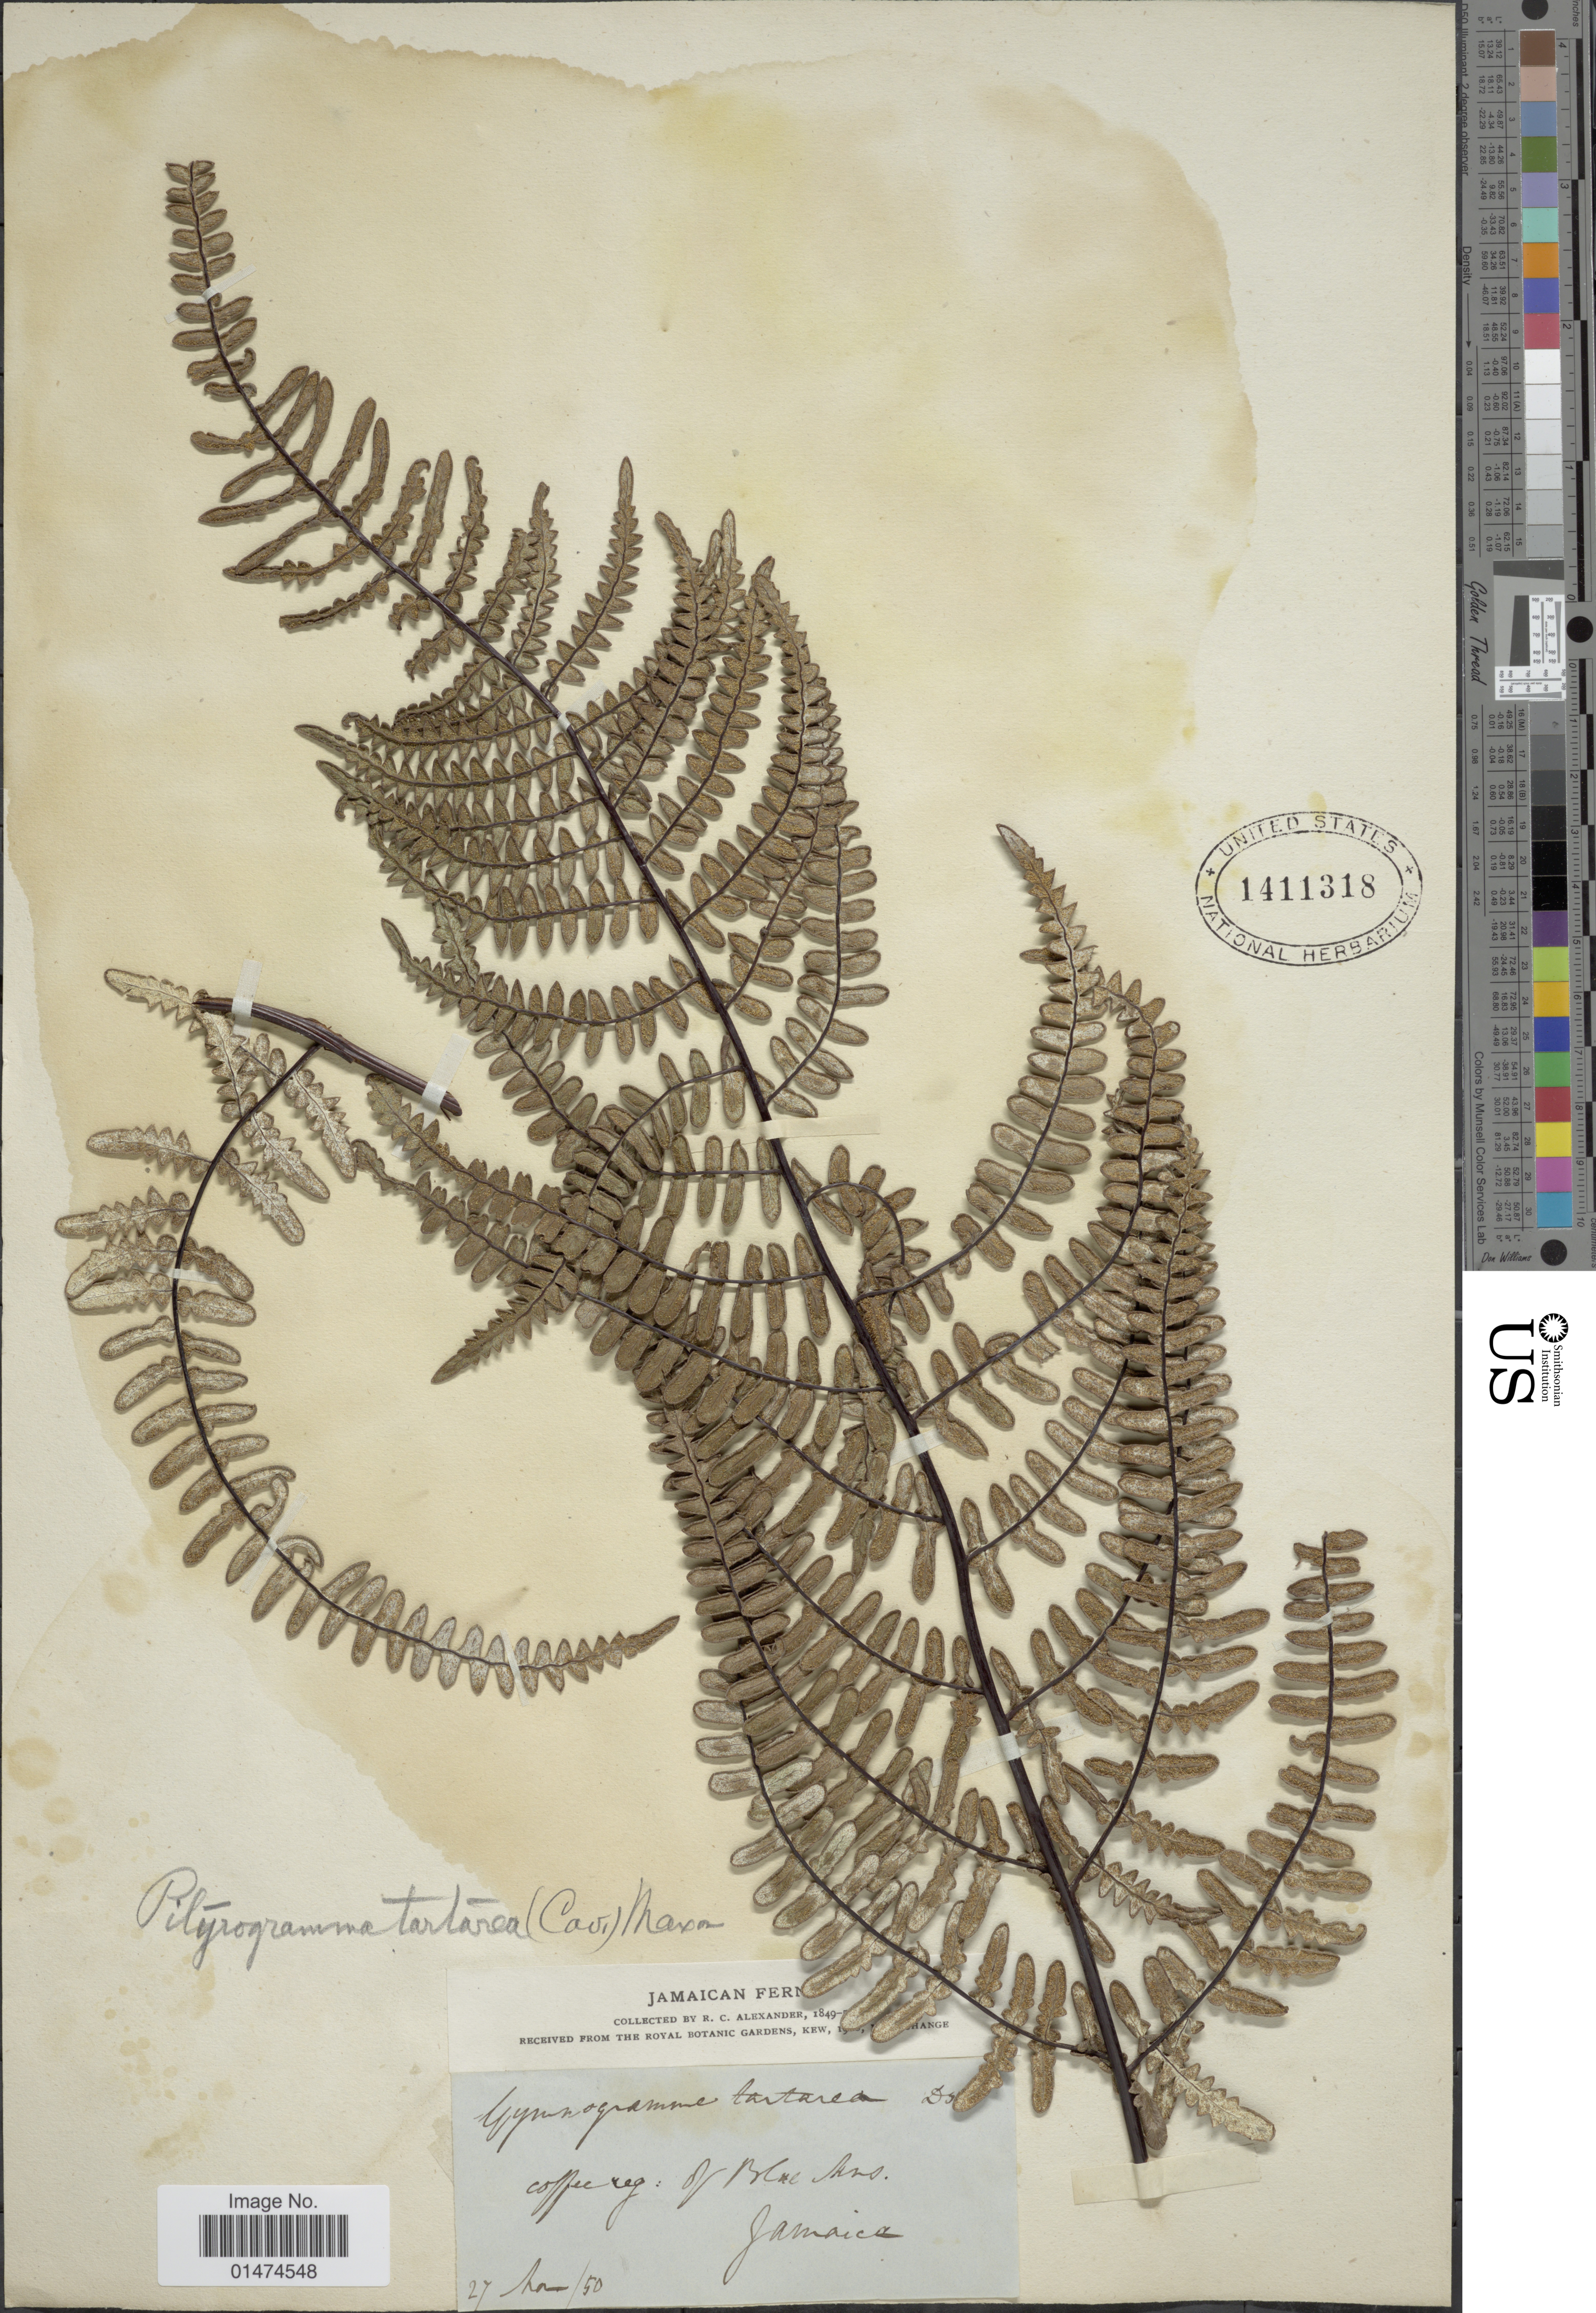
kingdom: Plantae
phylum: Tracheophyta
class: Polypodiopsida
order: Polypodiales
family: Pteridaceae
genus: Pityrogramma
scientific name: Pityrogramma ebenea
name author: (L.) Proctor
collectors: R. C. Alexander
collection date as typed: Transcribed d/m/y: 27/3/50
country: Jamaica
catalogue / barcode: US 1411318